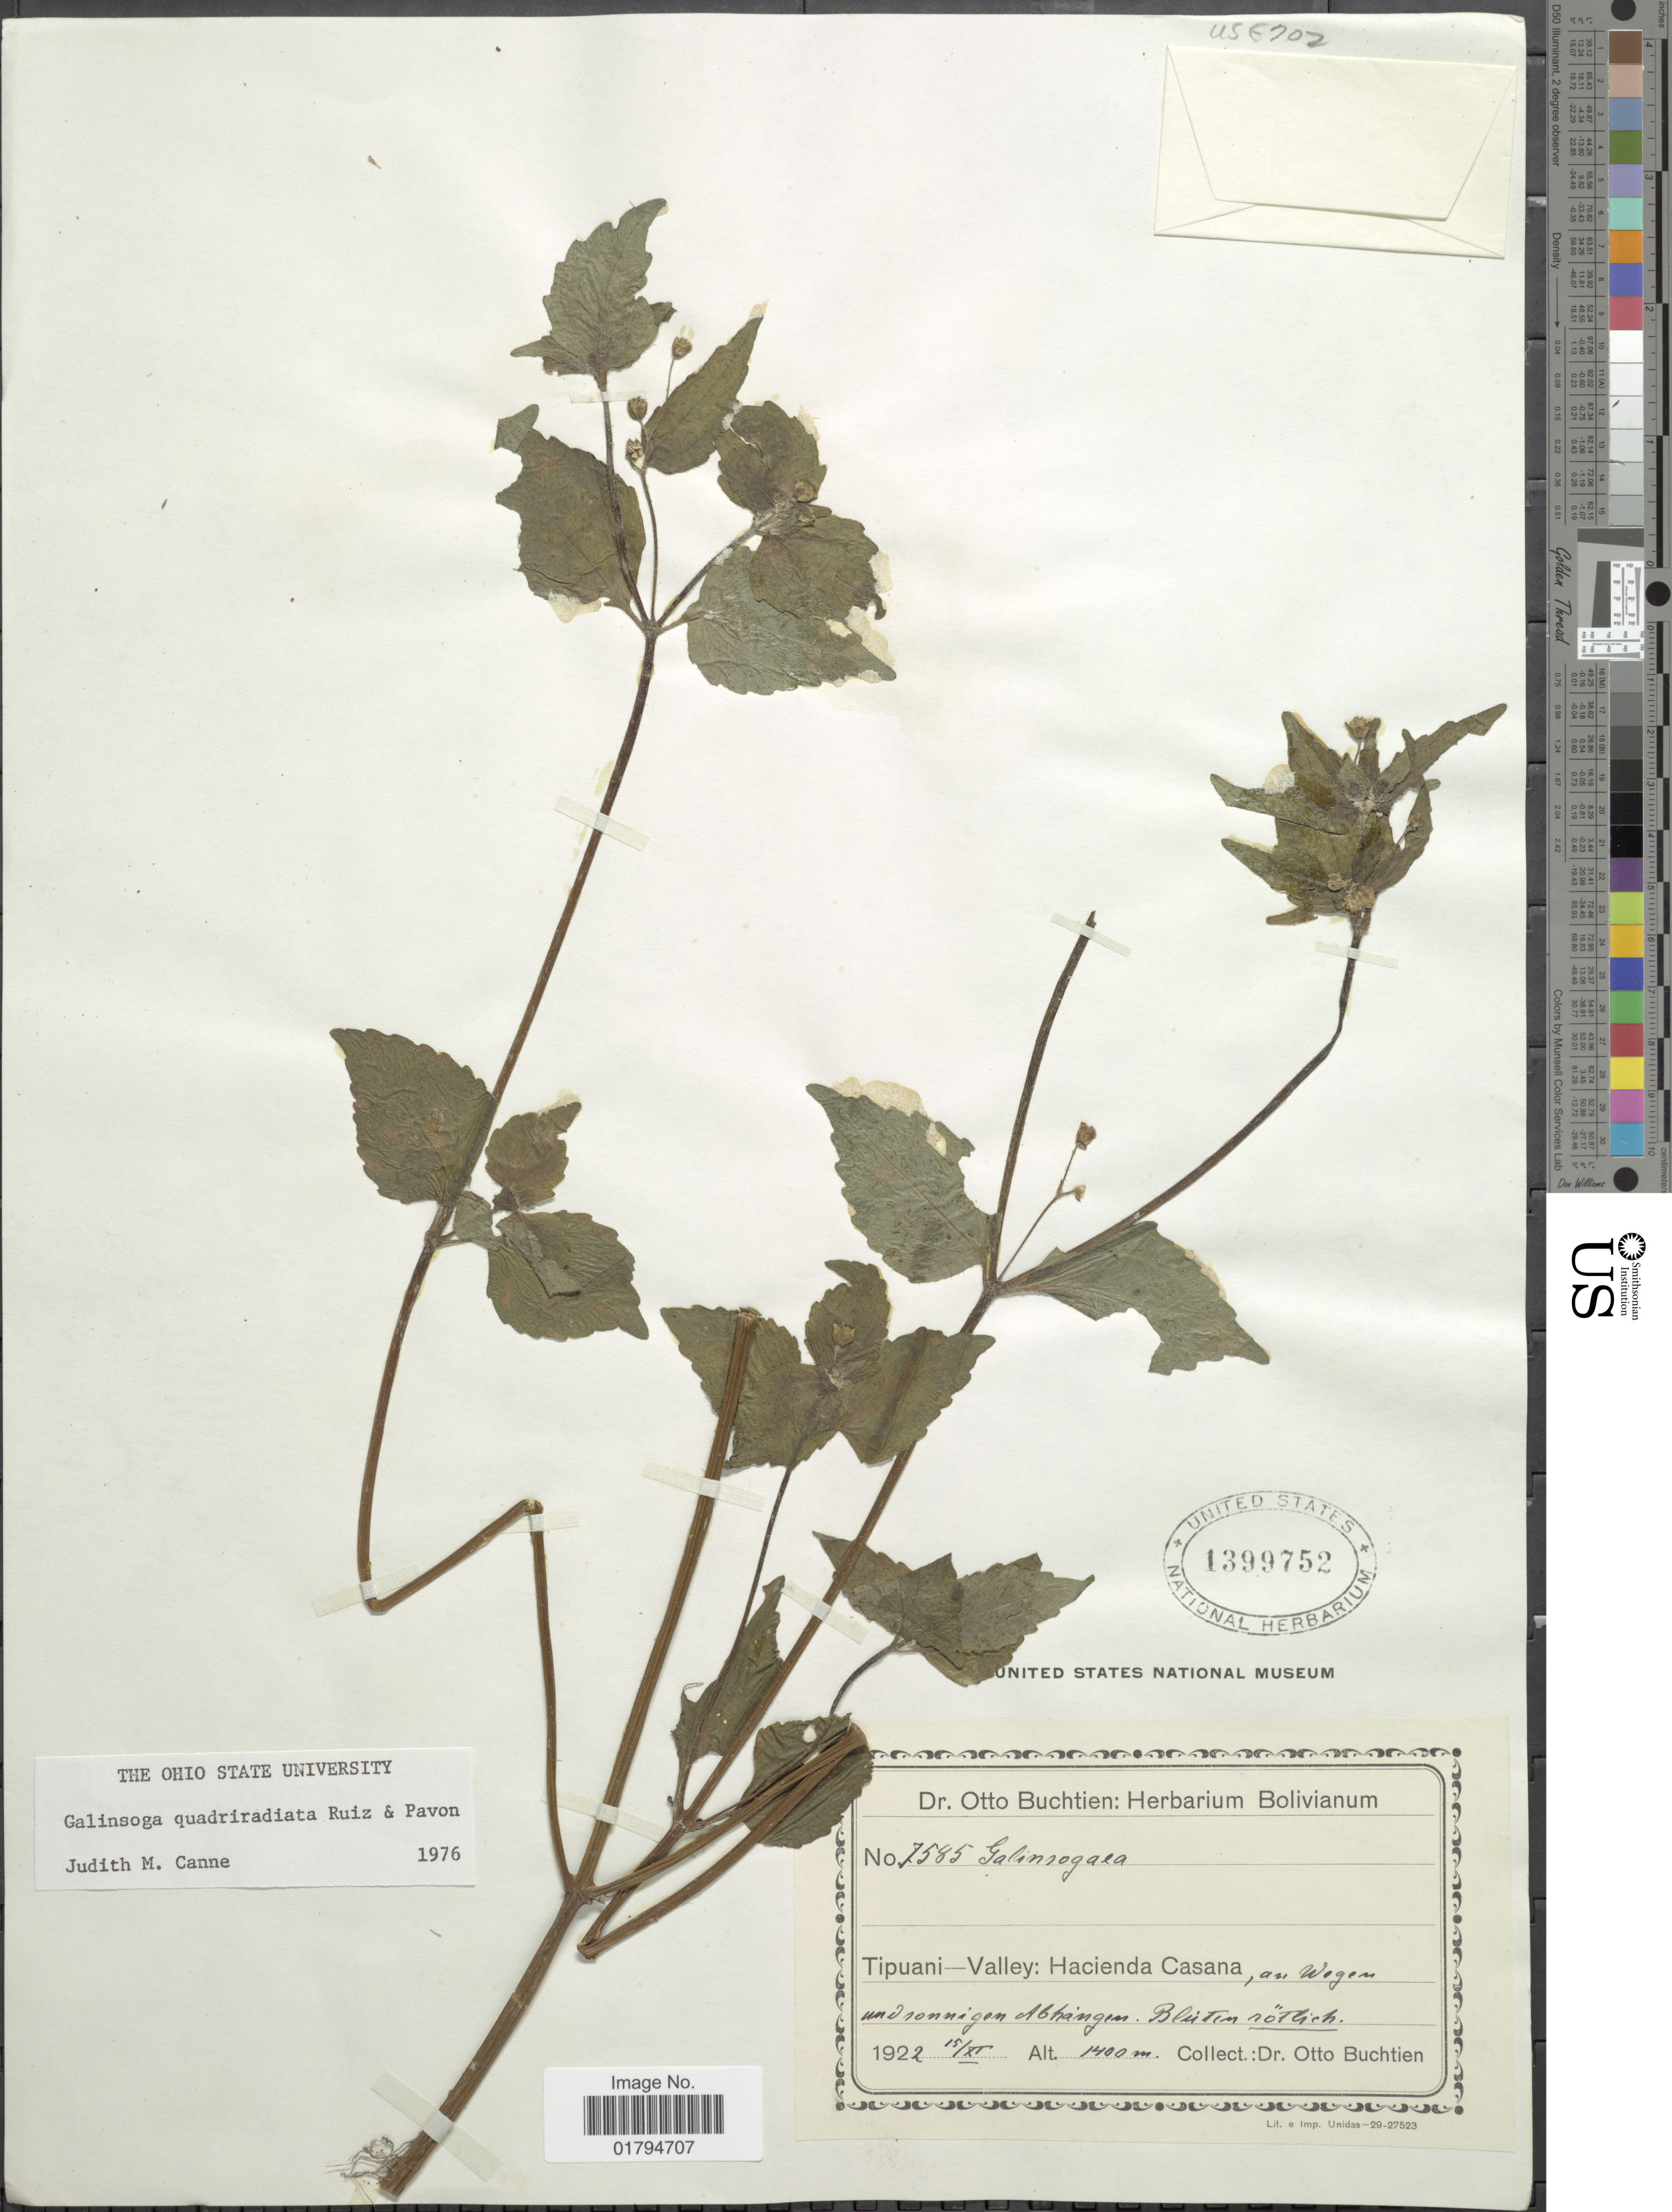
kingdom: Plantae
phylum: Tracheophyta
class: Magnoliopsida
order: Asterales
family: Asteraceae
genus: Galinsoga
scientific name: Galinsoga quadriradiata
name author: Ruiz & Pav.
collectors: O. Buchtien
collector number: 7585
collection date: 1922-11-15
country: Bolivia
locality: Tipuani-Valley: Hacienda Casana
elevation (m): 1400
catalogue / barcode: US 1399752